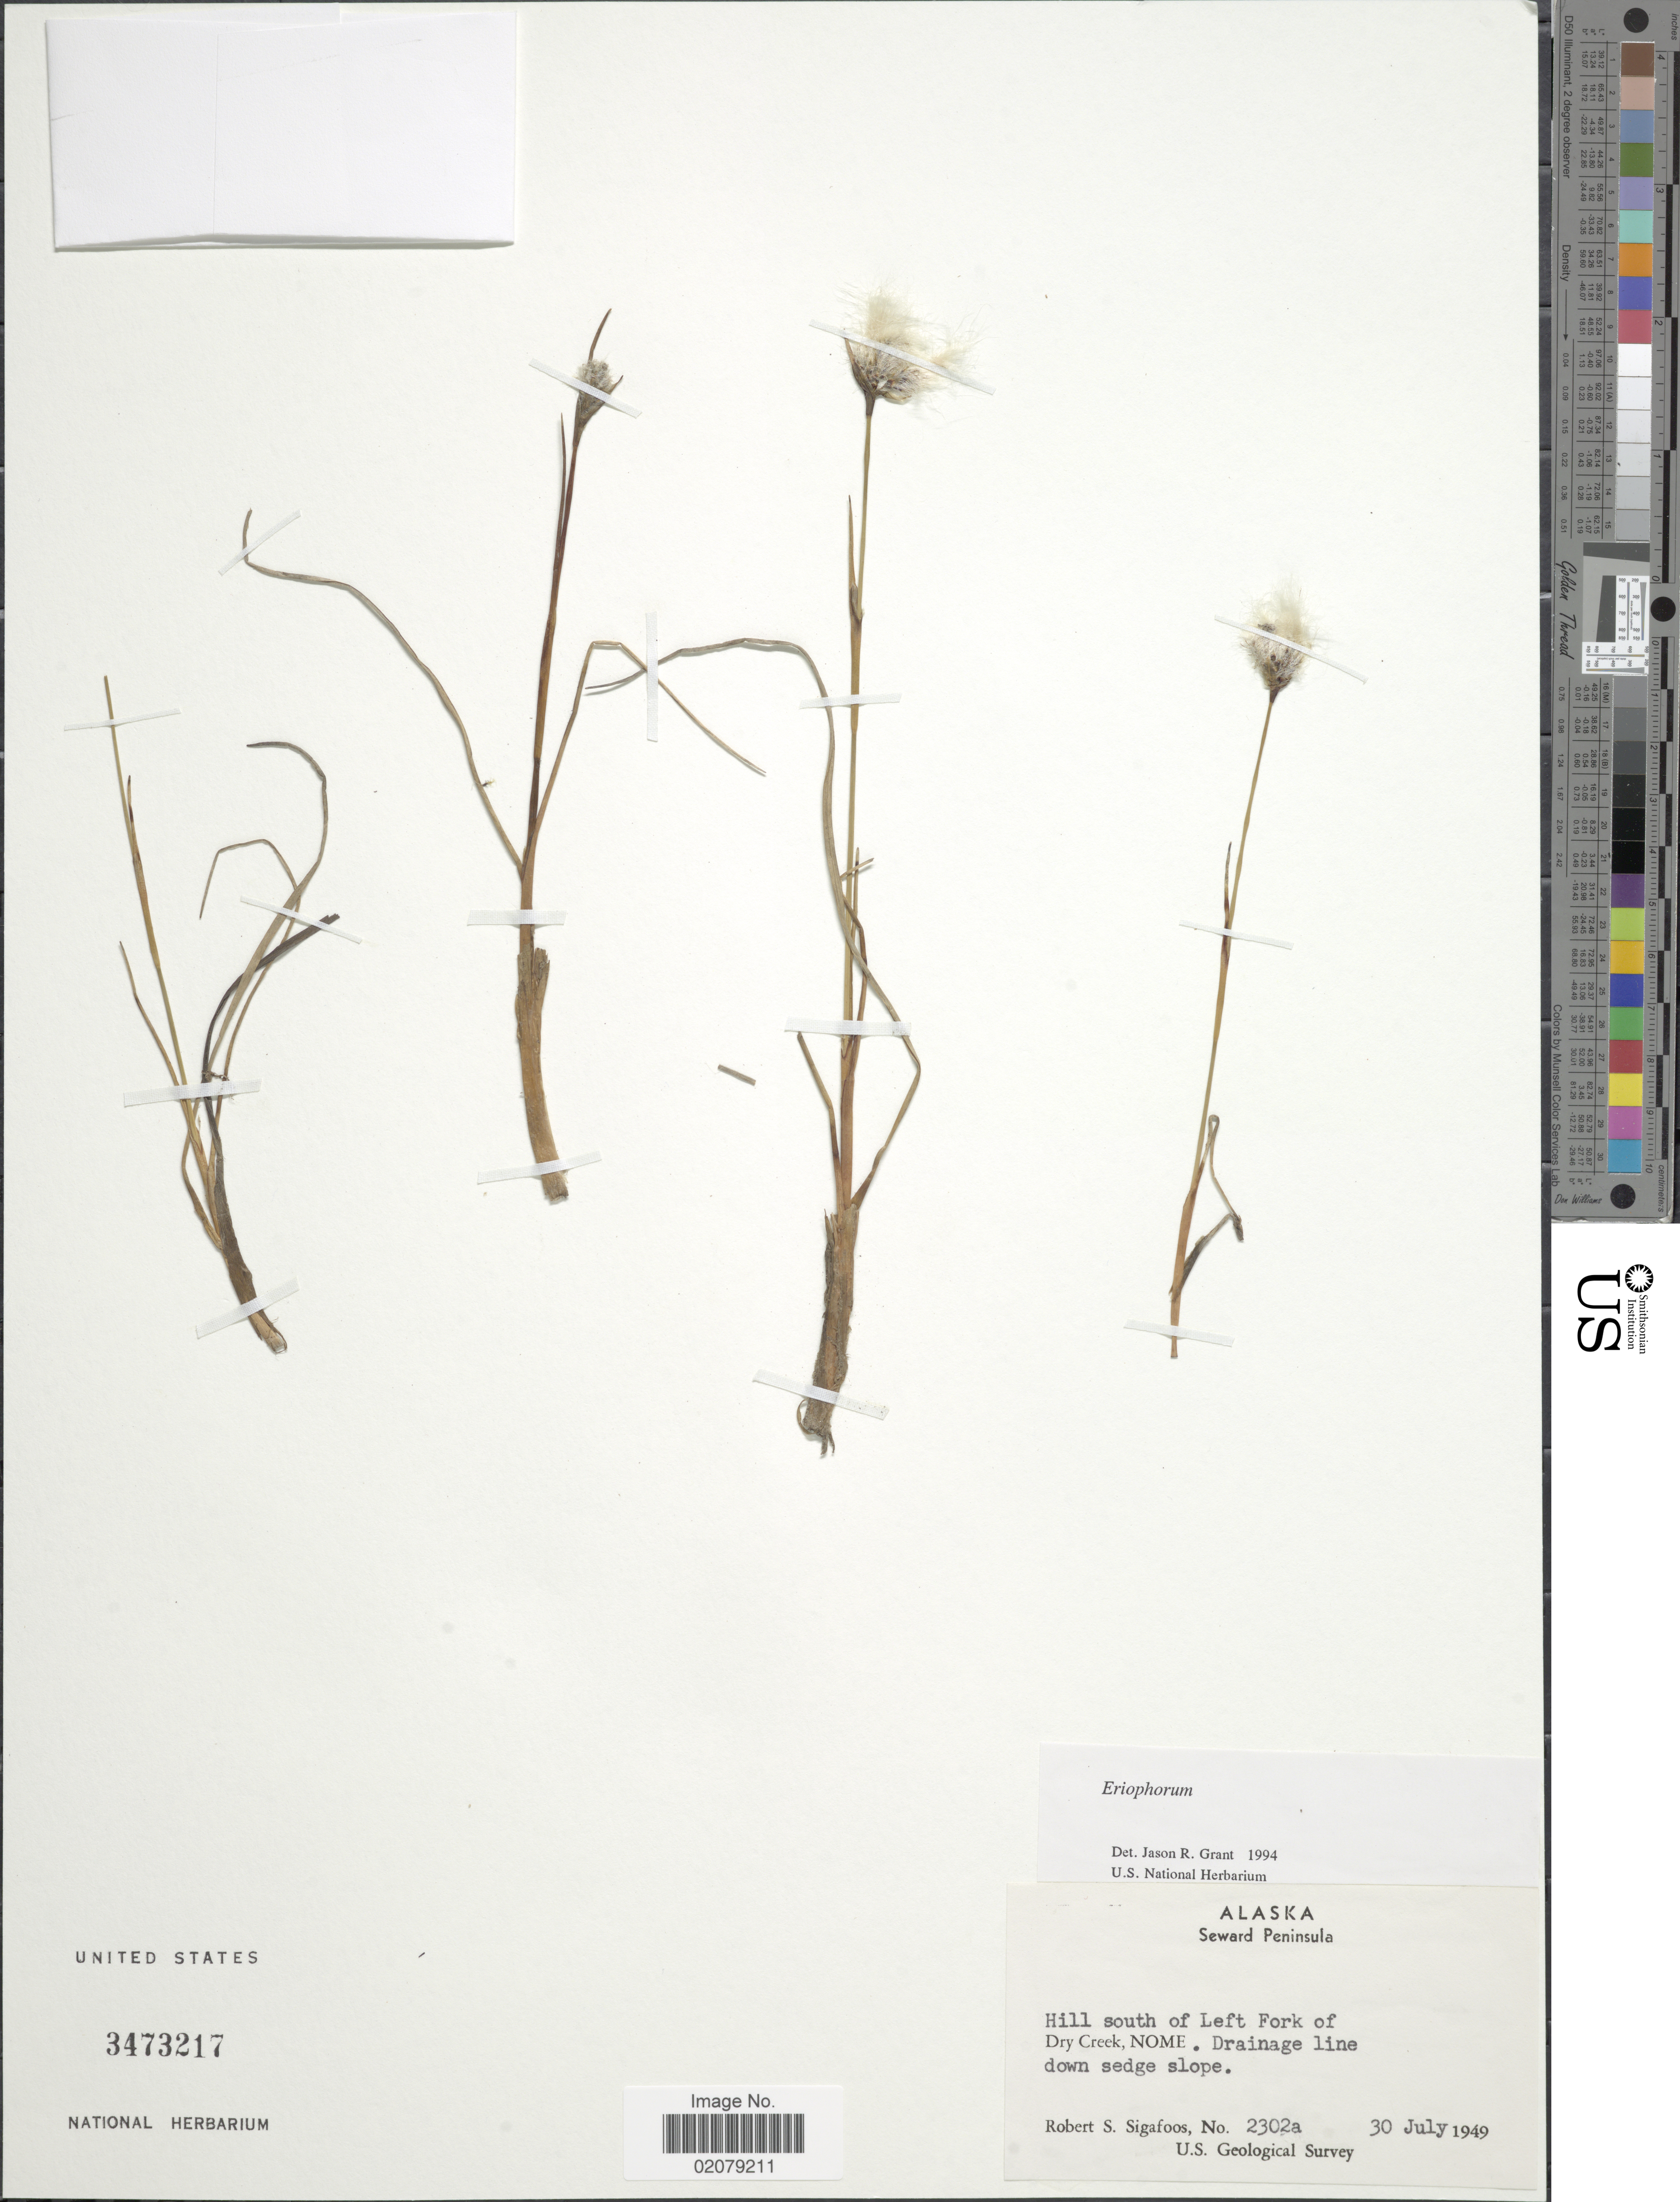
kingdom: Plantae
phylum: Tracheophyta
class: Liliopsida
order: Poales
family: Cyperaceae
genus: Eriophorum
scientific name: Eriophorum sp.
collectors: R. Sigafoos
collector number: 2302a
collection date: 1949-07-30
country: United States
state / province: Alaska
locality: Seward Peninsula, Hill south of Left Fork of Dry Creek, Nome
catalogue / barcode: US 3473217